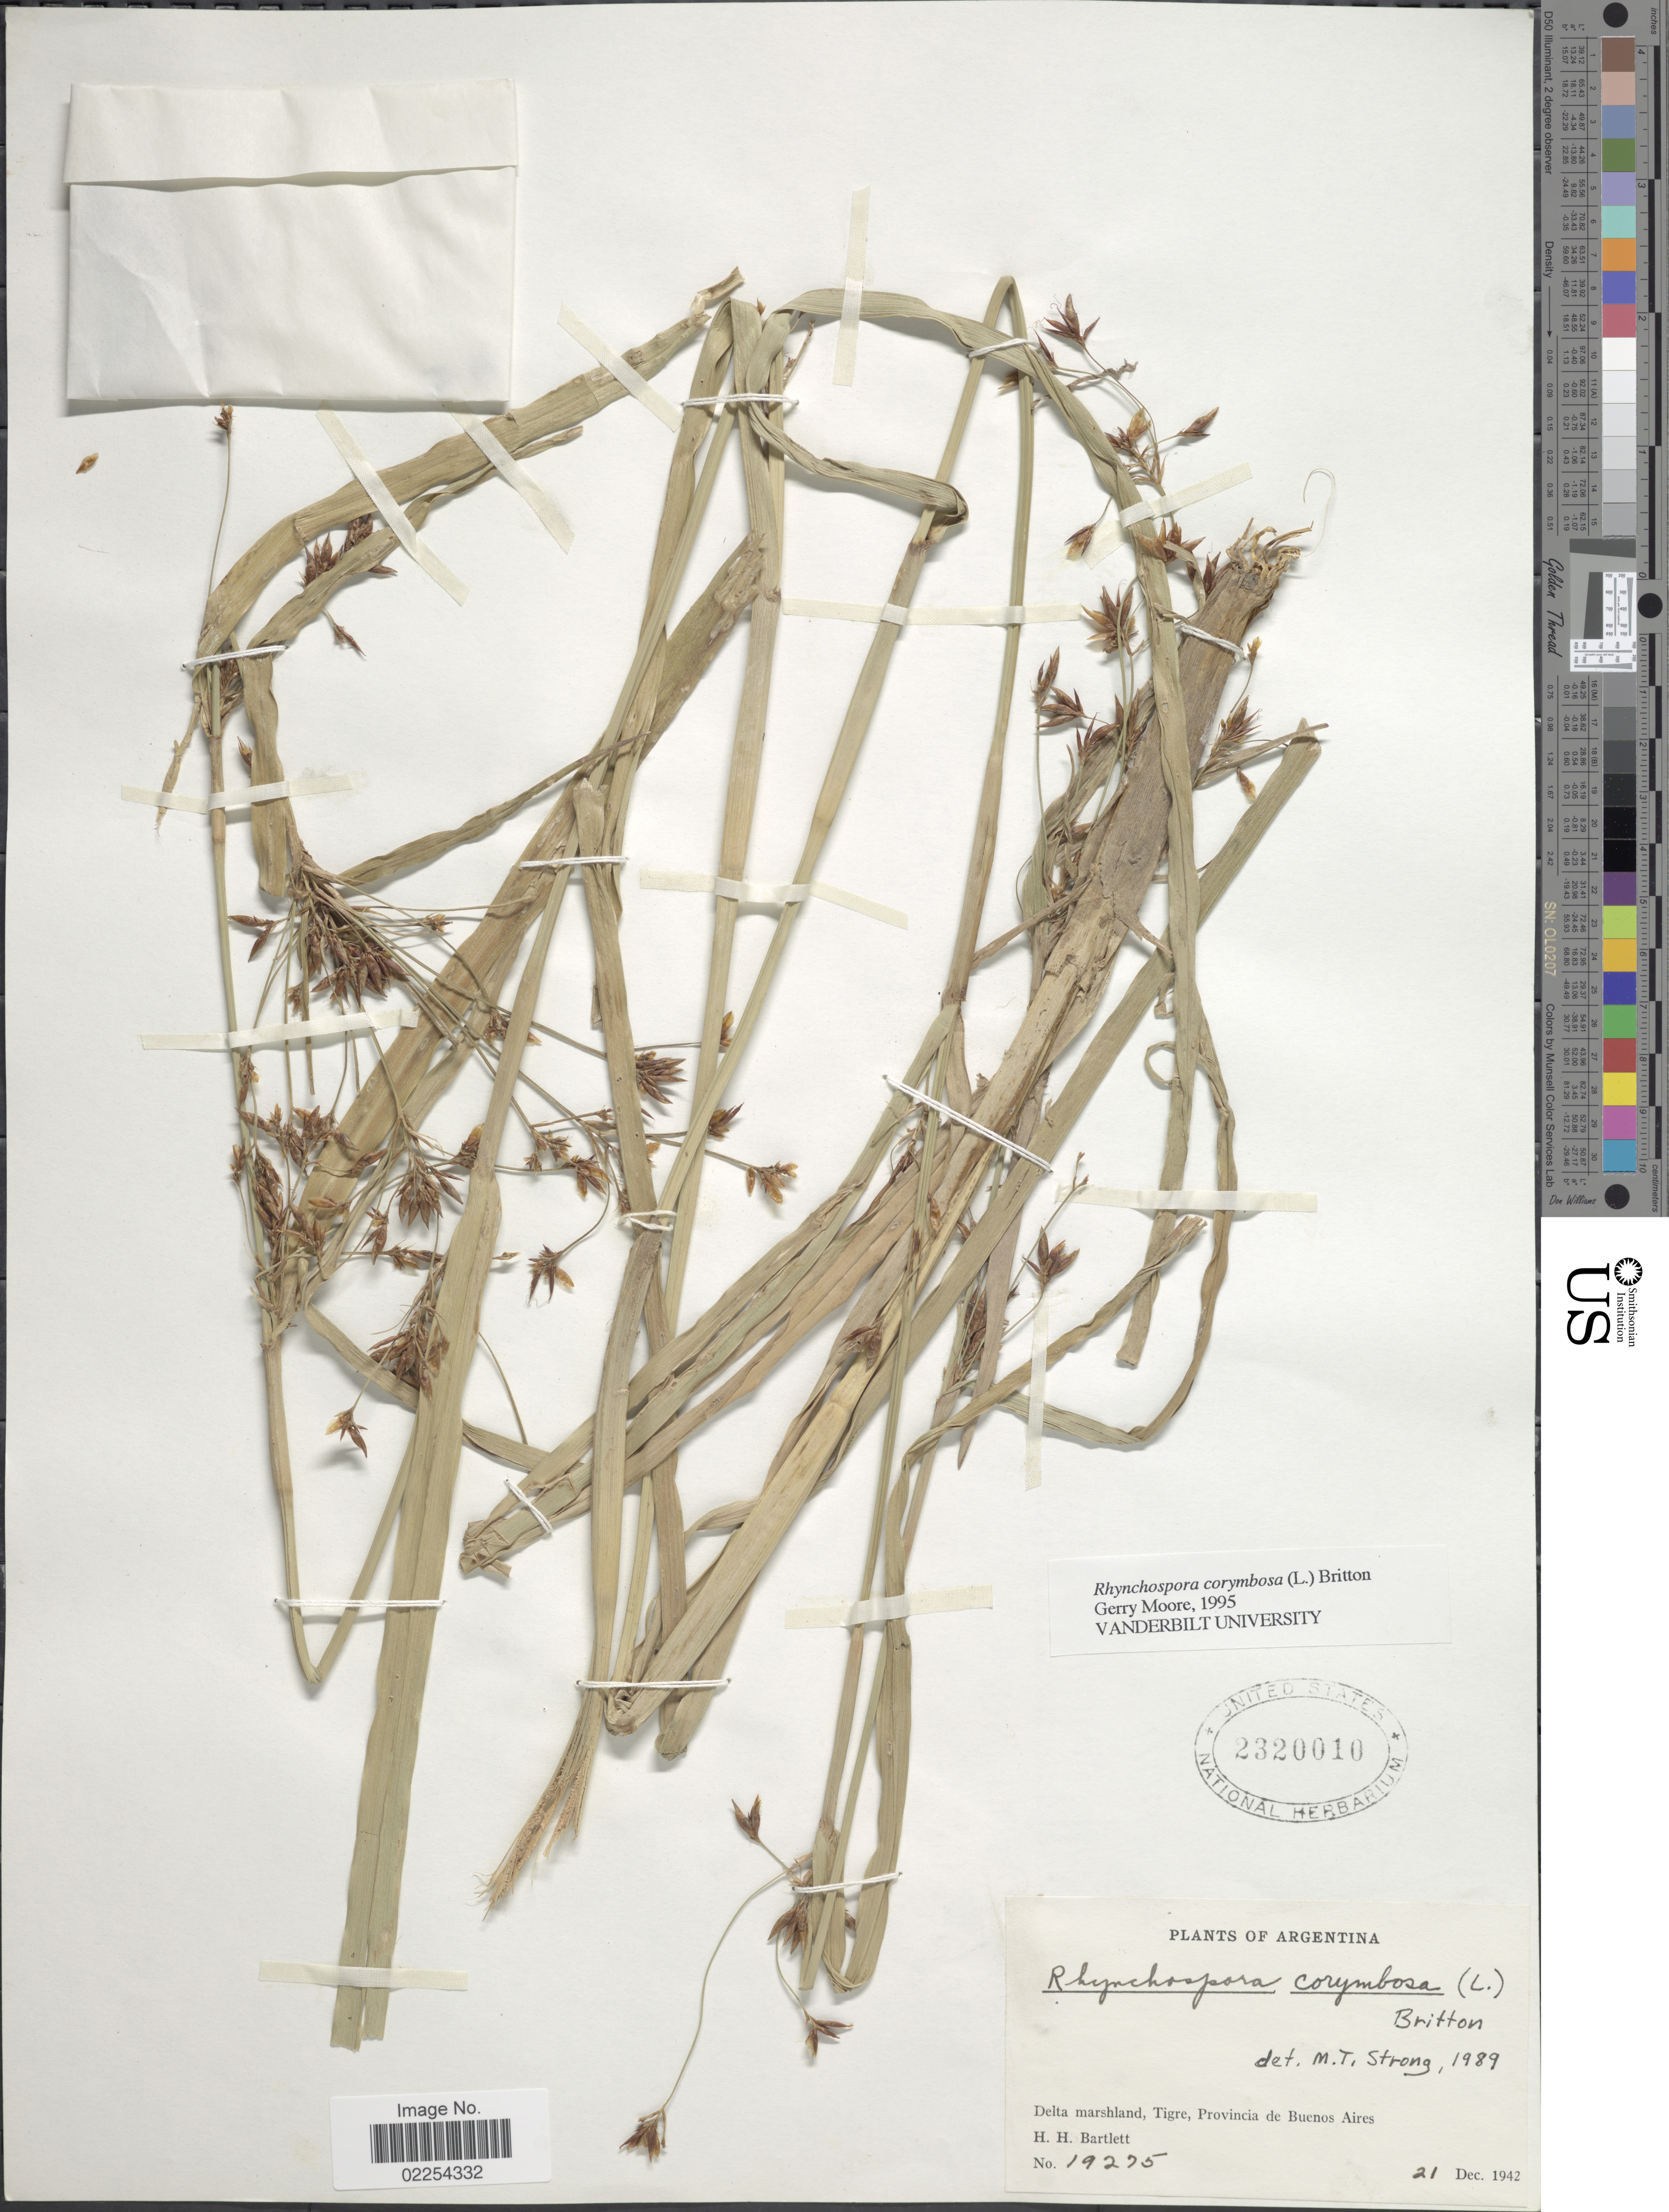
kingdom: Plantae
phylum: Tracheophyta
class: Liliopsida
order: Poales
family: Cyperaceae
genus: Rhynchospora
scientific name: Rhynchospora corymbosa var. bonariensis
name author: Barros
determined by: Weber, P., (ICN), Universidade Federal do Rio Grande do Sul (BRAZIL)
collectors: H. H. Bartlett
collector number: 19275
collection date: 1942-12-21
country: Argentina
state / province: Buenos Aires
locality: Delta marshland, Tigre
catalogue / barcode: US 2320010